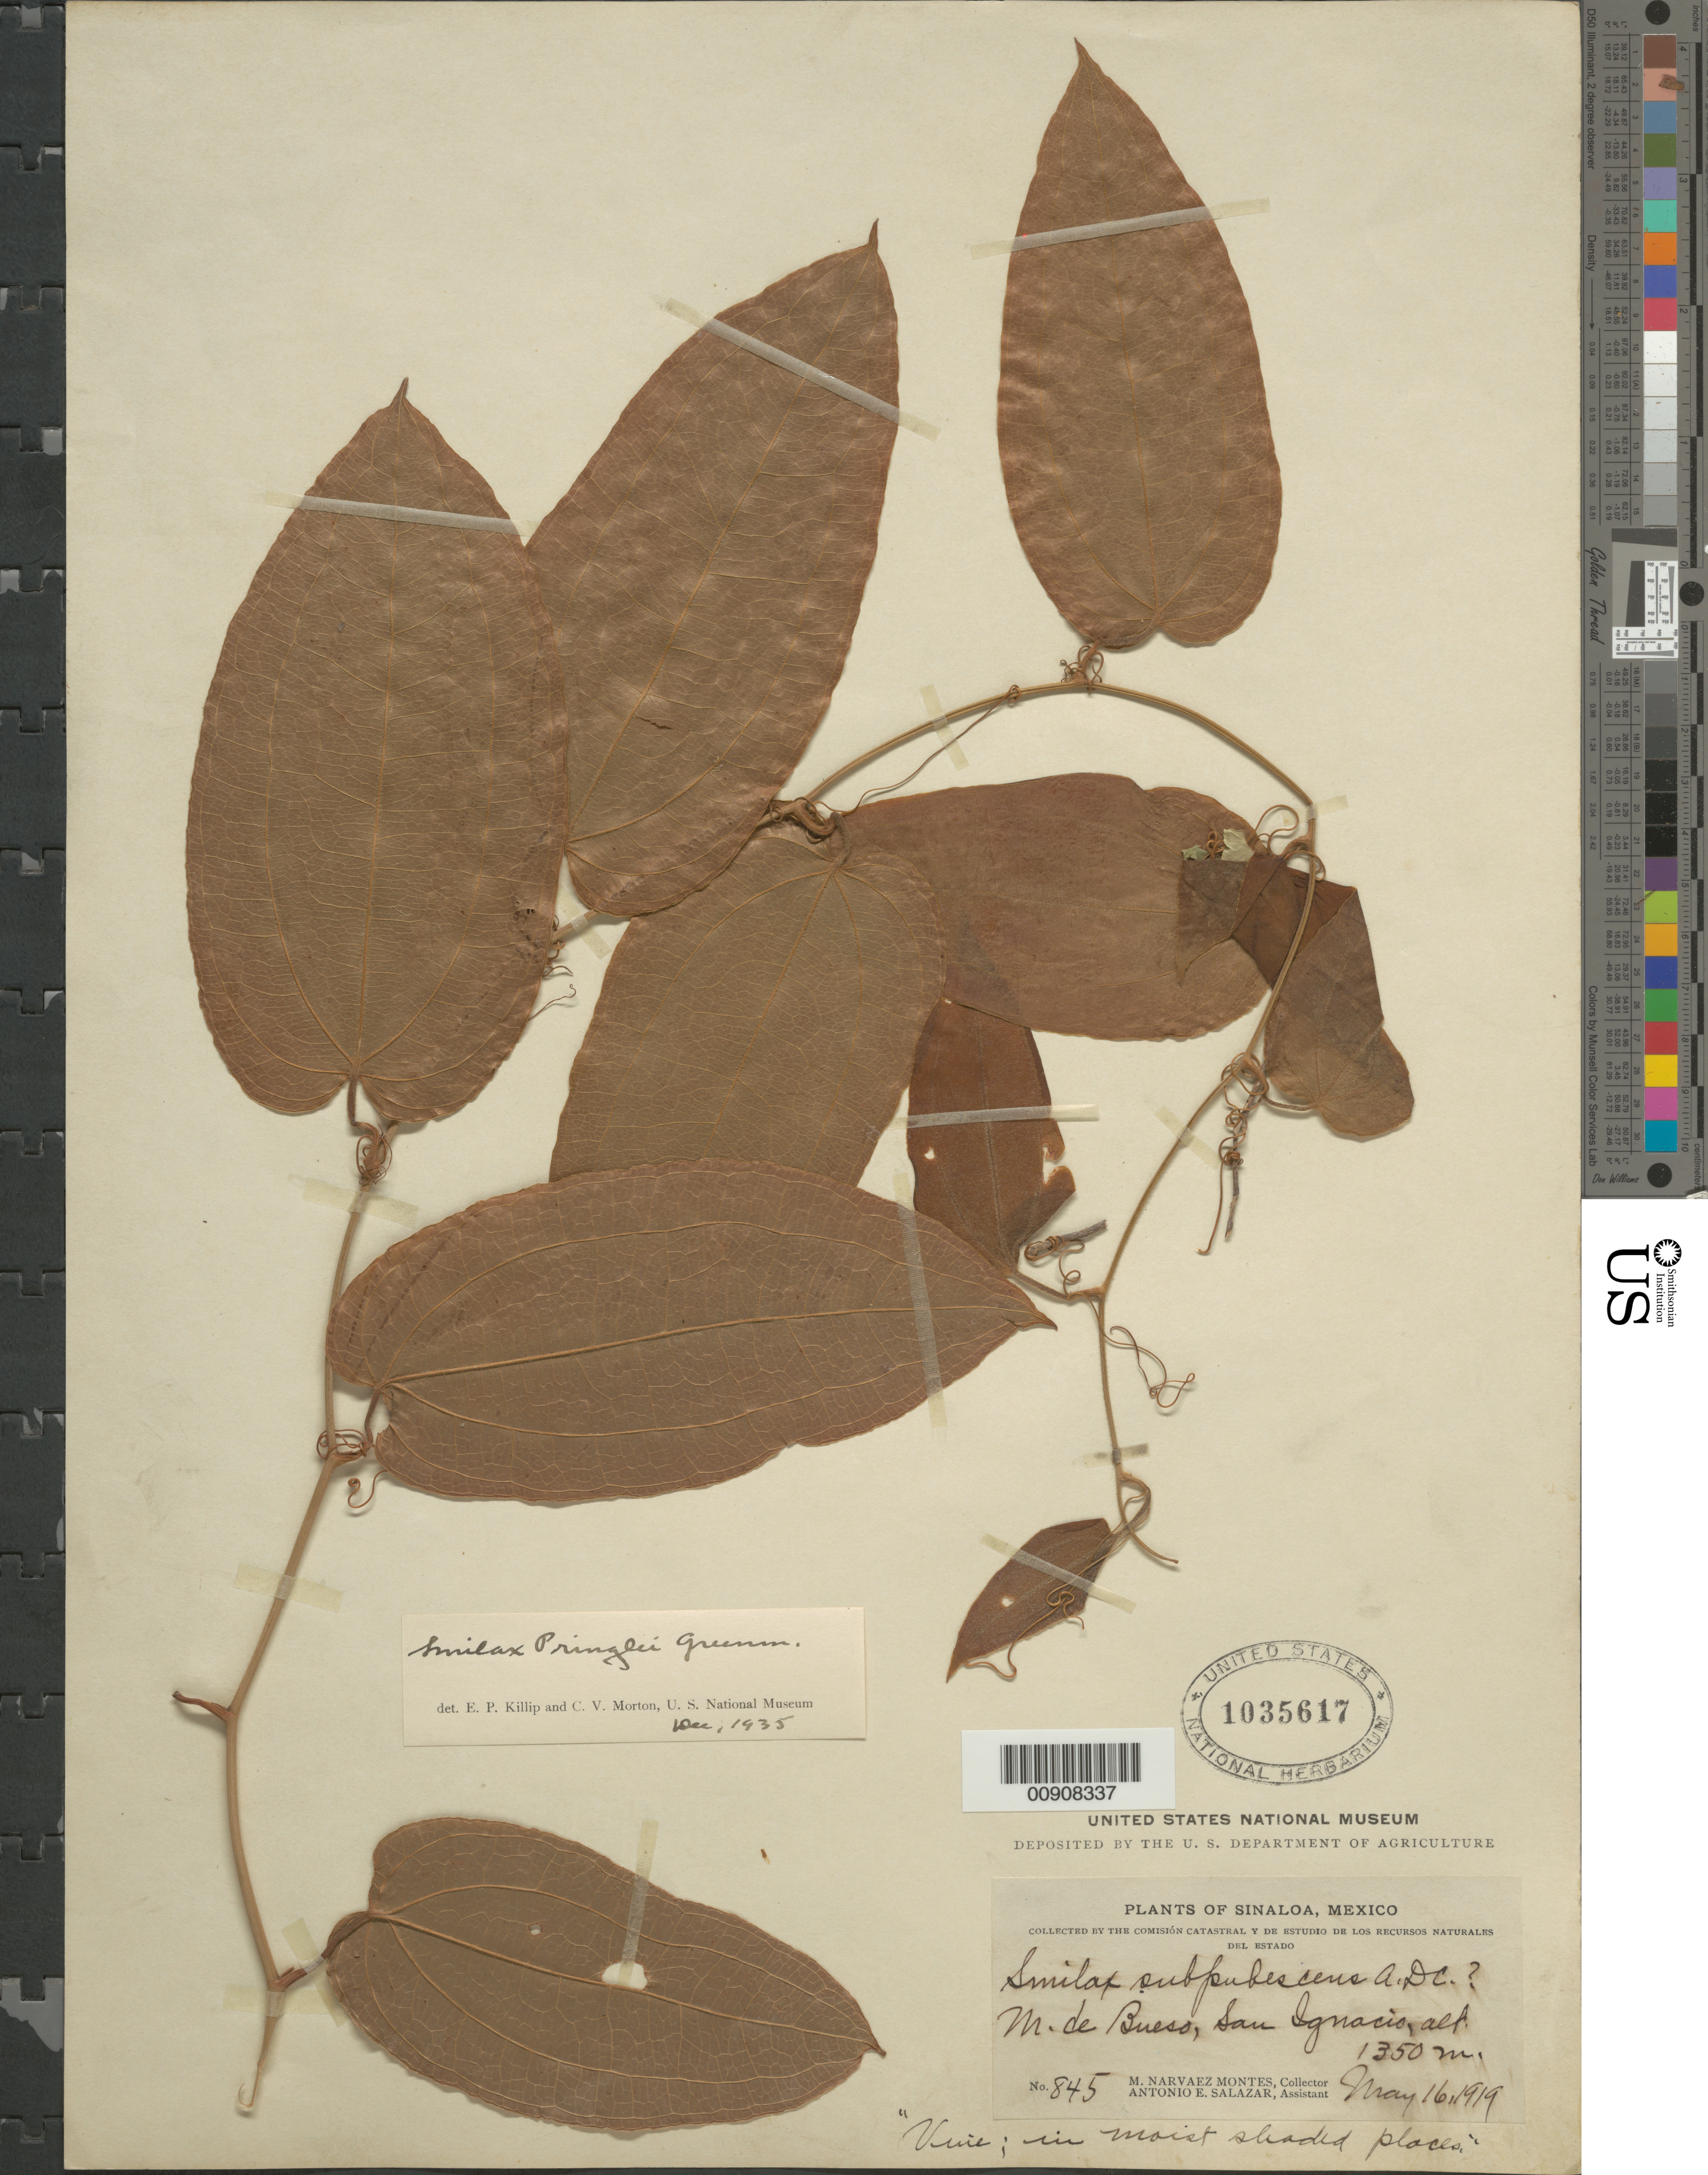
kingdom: Plantae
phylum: Tracheophyta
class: Liliopsida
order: Liliales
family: Smilacaceae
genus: Smilax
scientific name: Smilax pringlei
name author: Greenm.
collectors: M. Narvaez-Montes & A. E. Salazar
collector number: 845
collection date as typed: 16 May 1919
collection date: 1919-05-16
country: Mexico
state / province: Sinaloa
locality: M. de Bueso, San Ignacio, Sinaloa.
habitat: In moist shaded places.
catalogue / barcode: US 1035617